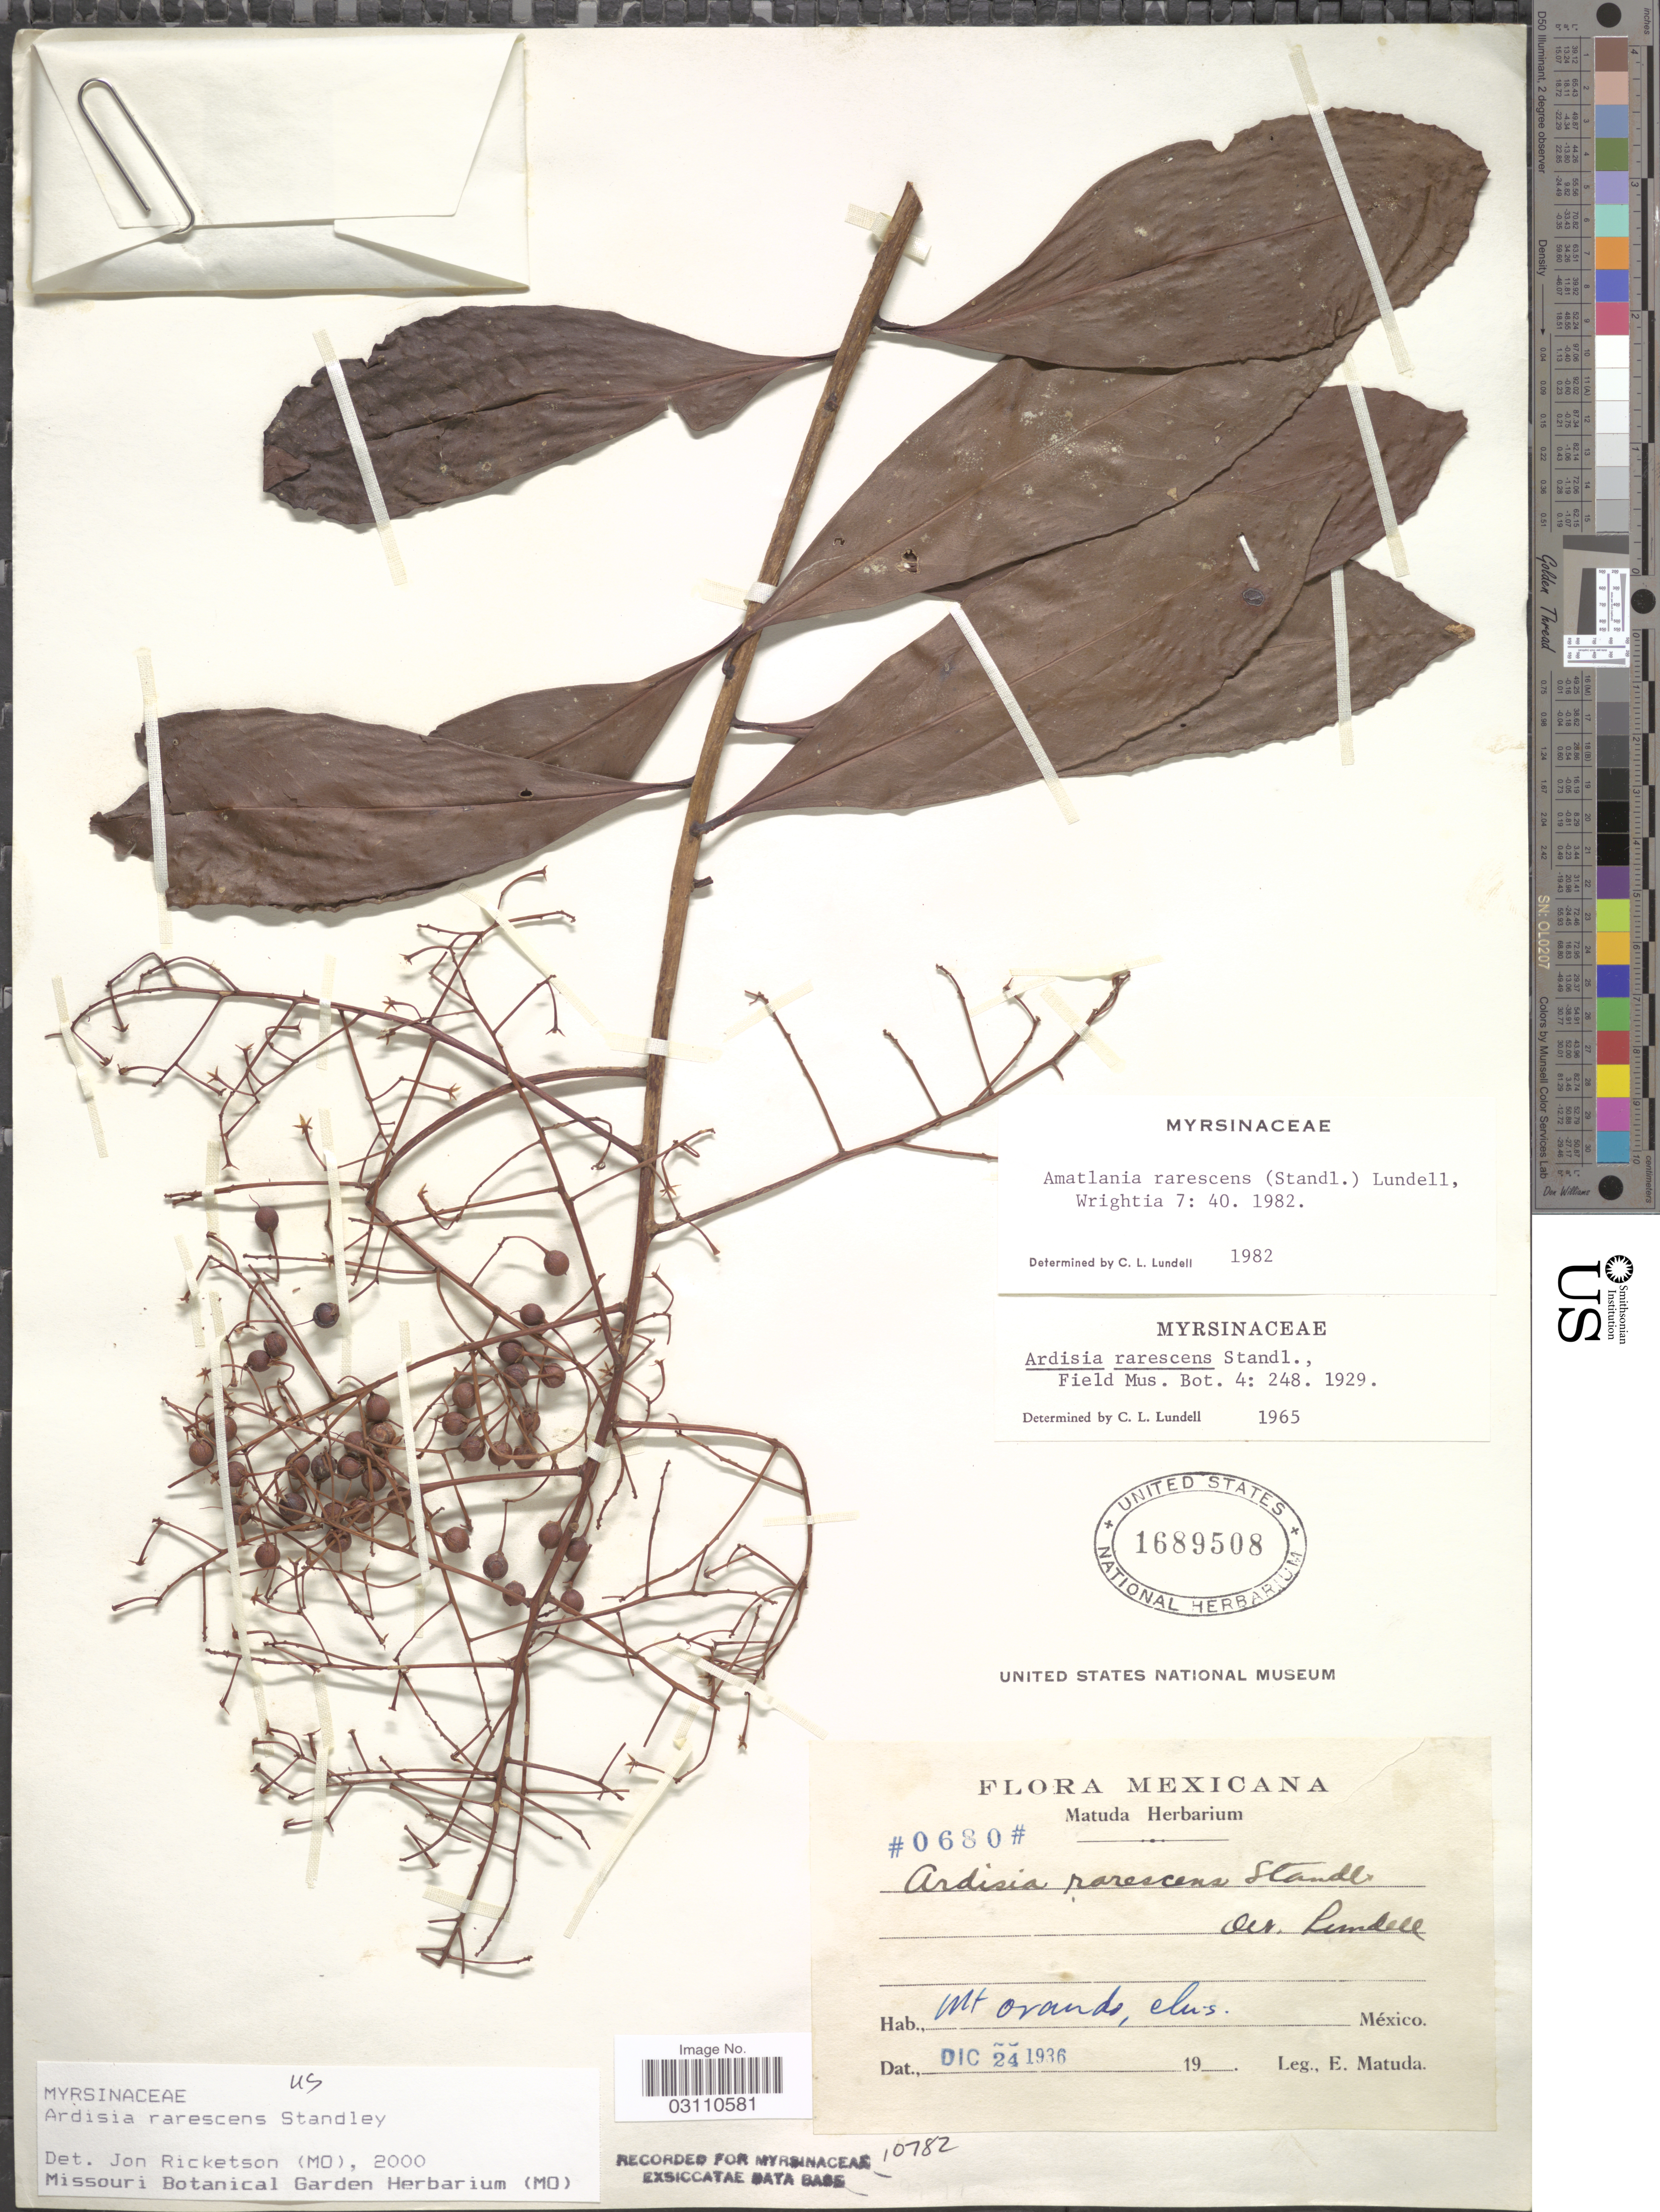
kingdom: Plantae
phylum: Tracheophyta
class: Magnoliopsida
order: Ericales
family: Primulaceae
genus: Ardisia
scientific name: Ardisia rarescens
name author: Standl.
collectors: E. Matuda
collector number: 0680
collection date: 1936-12-24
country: Mexico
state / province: Chiapas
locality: Mt. Ovando.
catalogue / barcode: US 1689508